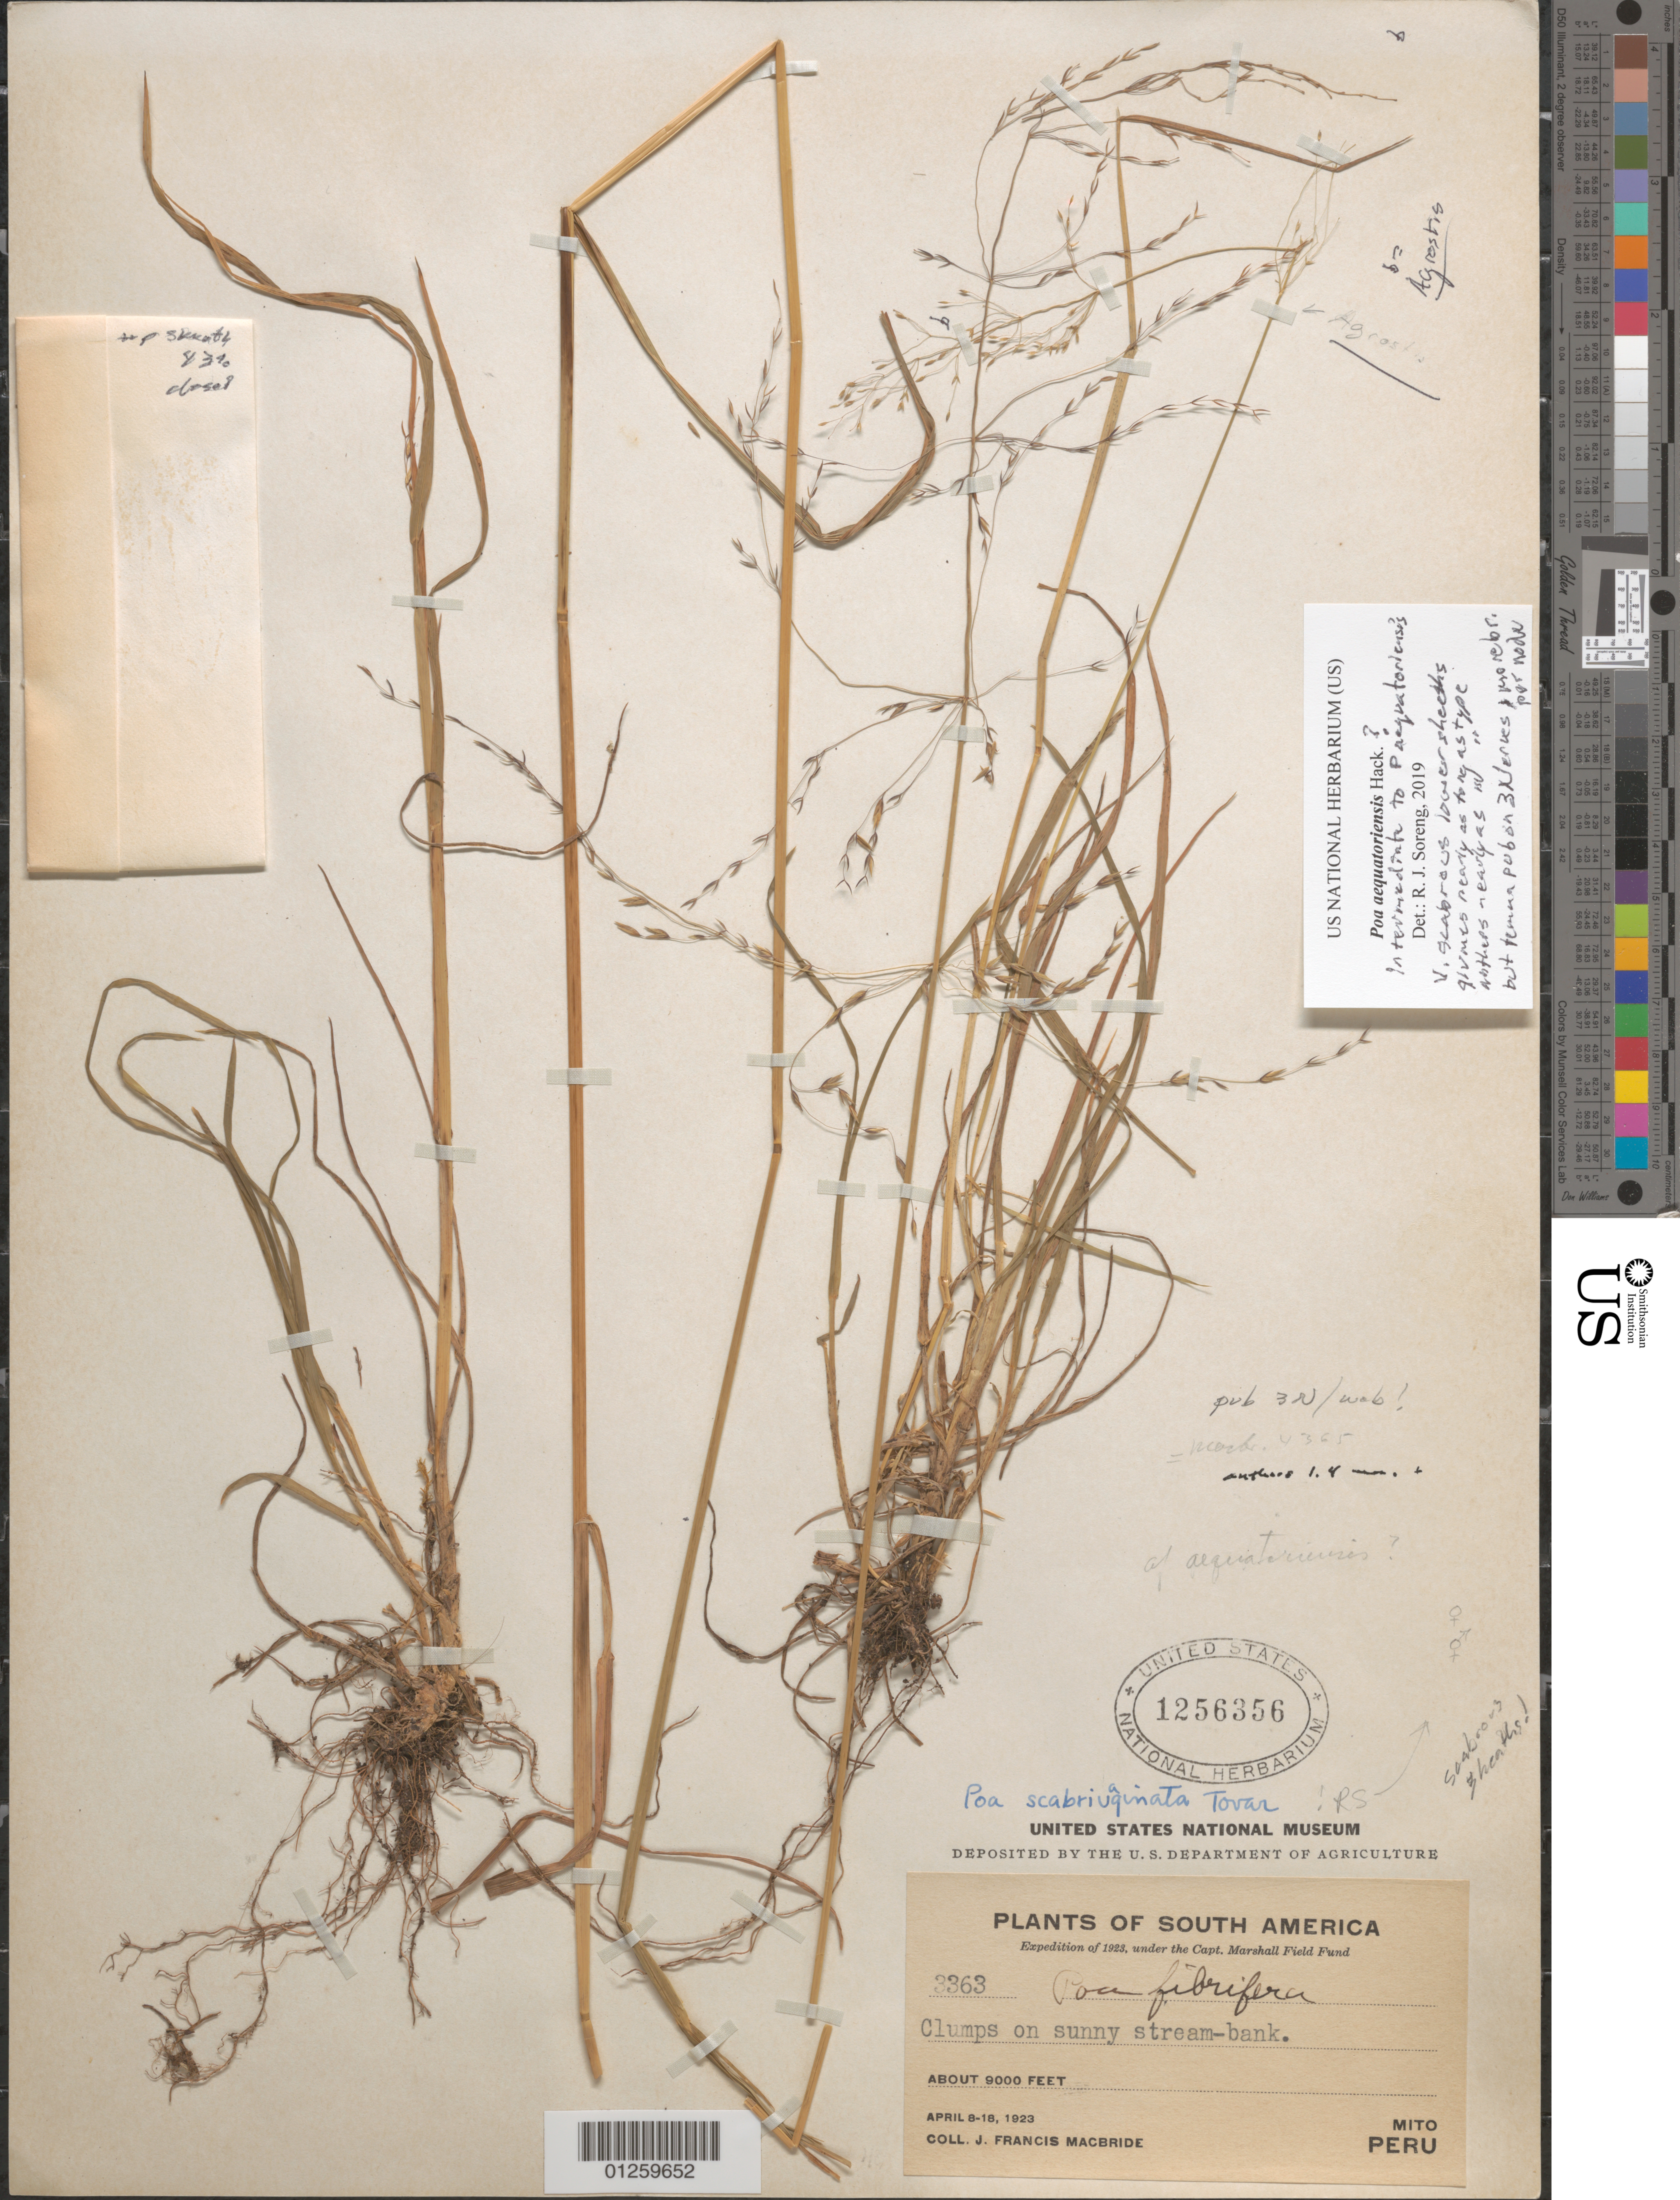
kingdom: Plantae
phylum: Tracheophyta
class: Liliopsida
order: Poales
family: Poaceae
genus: Poa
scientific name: Poa aequatoriensis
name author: Hack.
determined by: Soreng, Robert J., Research Associate (BOT), Smithsonian Institution - National Museum of Natural History (UNITED STATES)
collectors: J. F. Macbride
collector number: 3363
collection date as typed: April 8-18, 1923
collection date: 1923-04-08/1923-04-18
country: Peru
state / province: Junín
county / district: Concepción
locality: Mito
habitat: Clumps on sunny stream-bank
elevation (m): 2743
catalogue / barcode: US 1256356